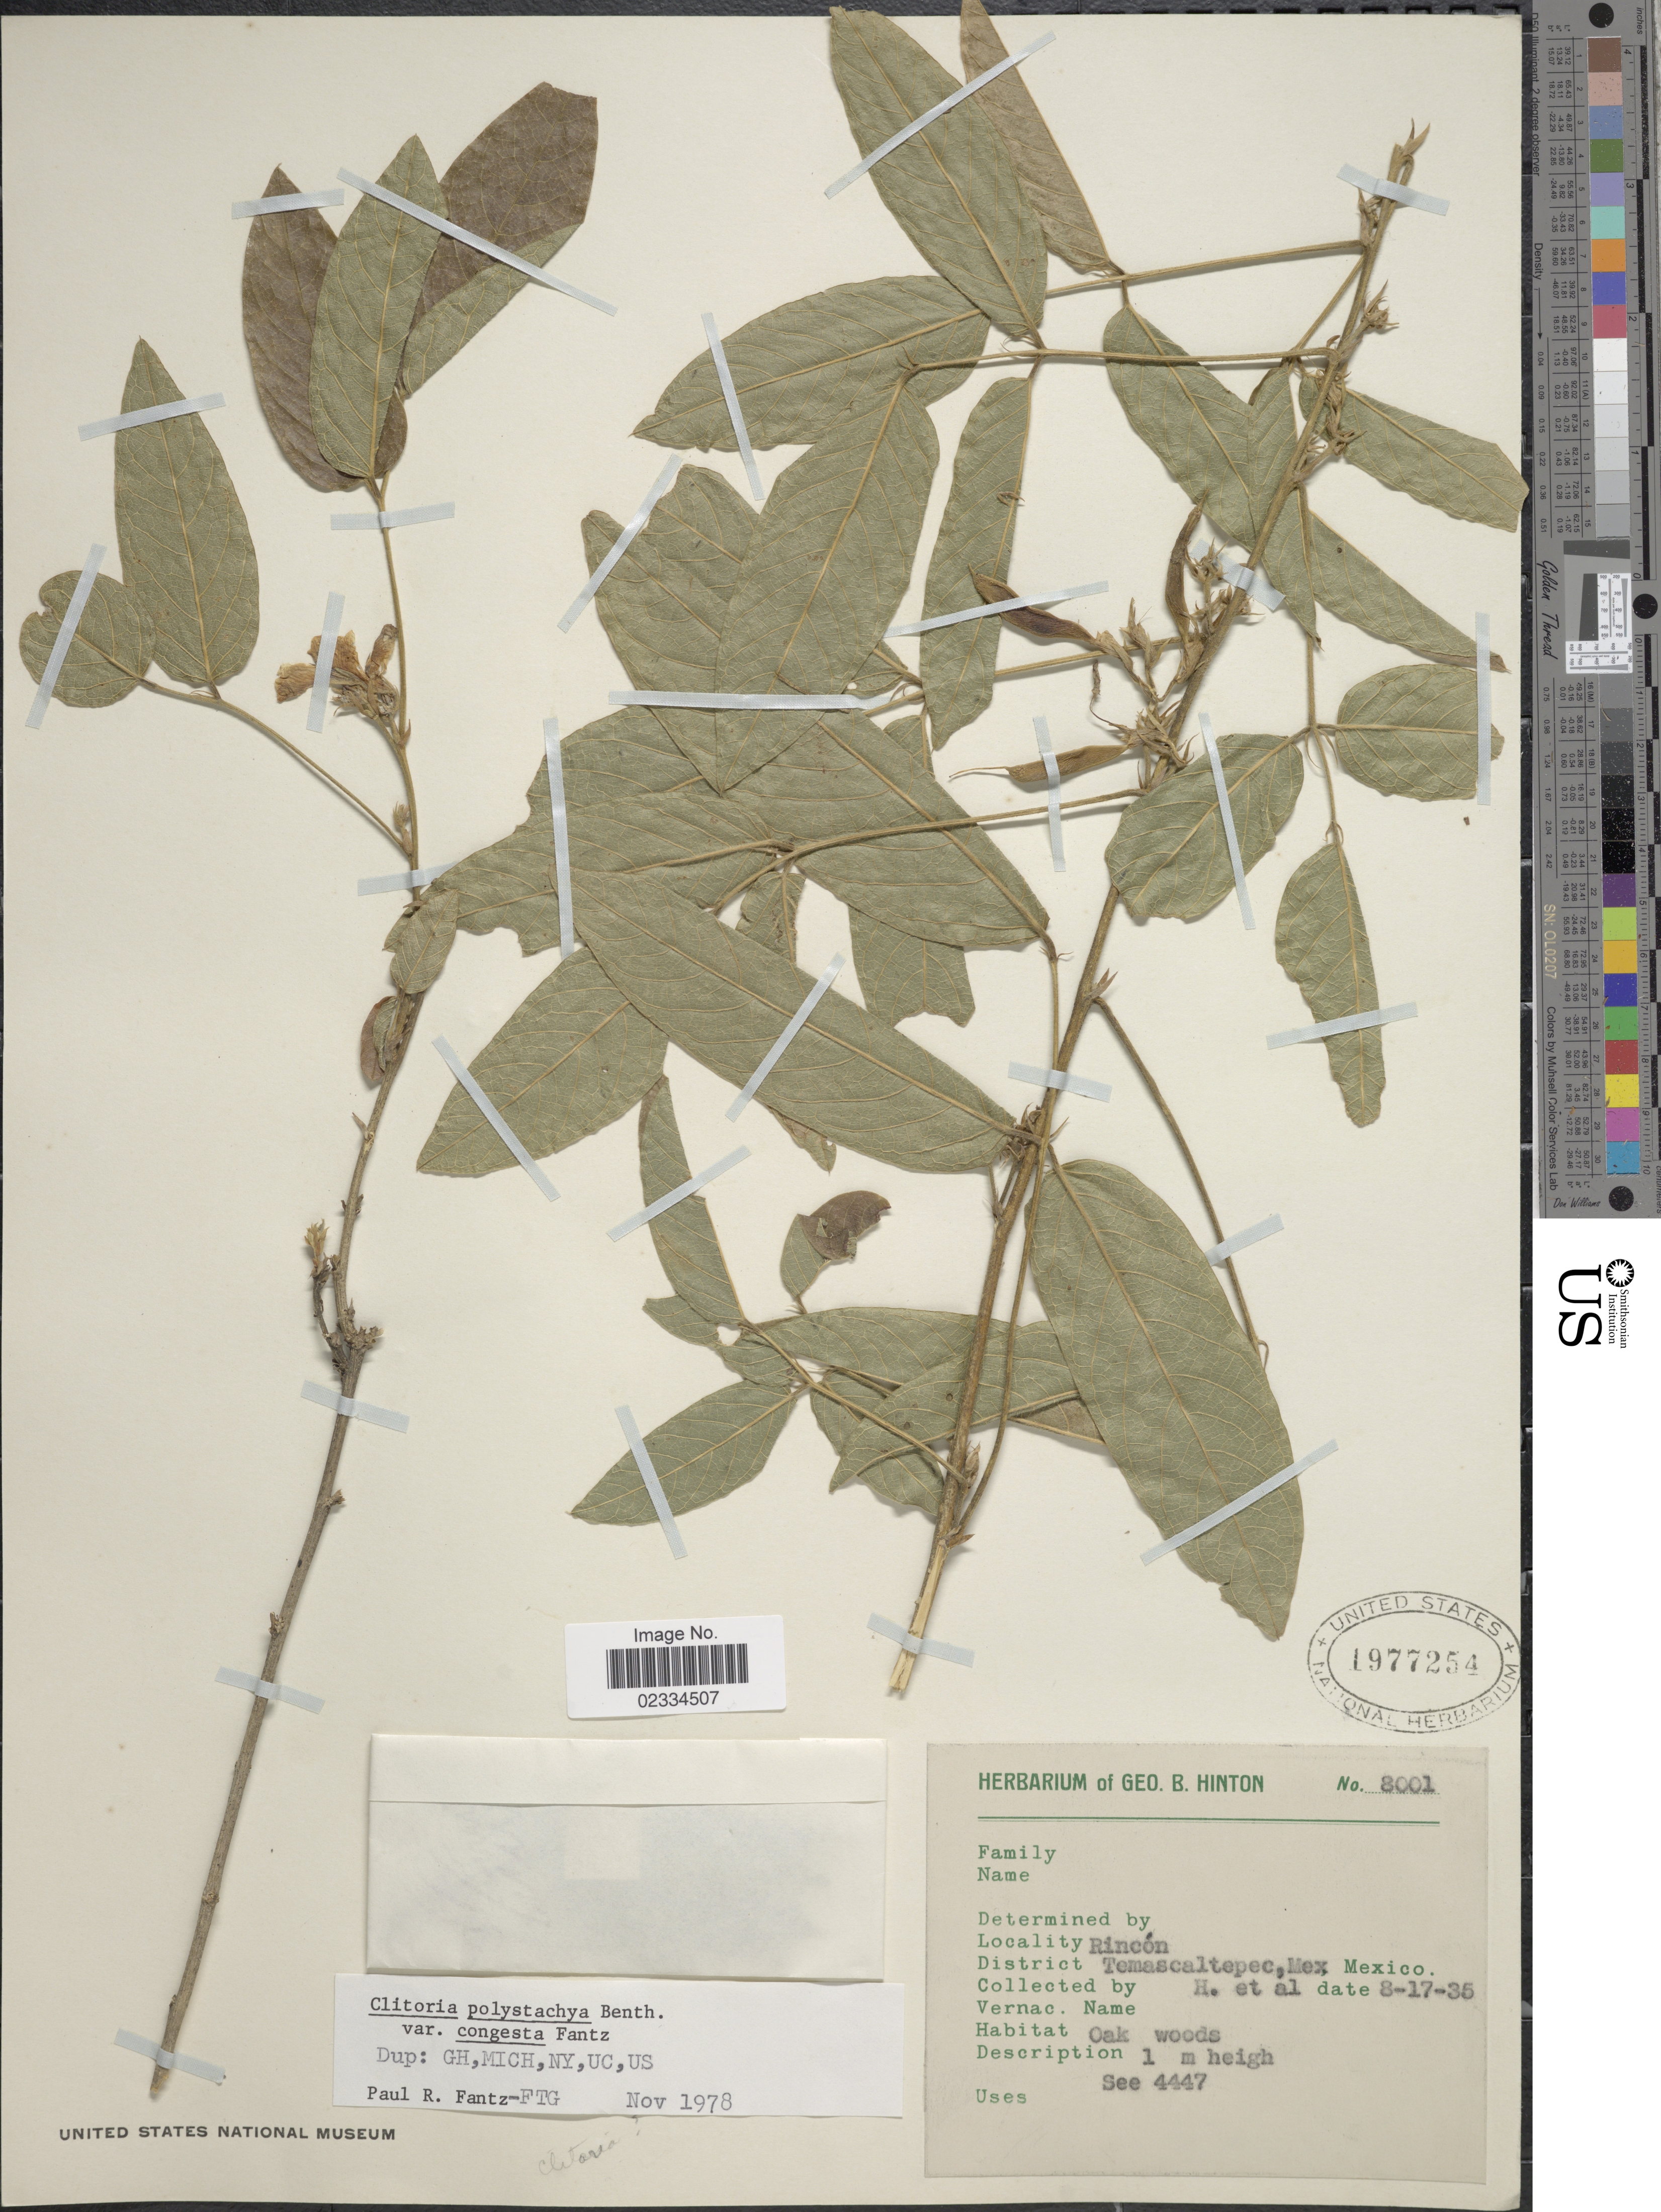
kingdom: Plantae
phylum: Tracheophyta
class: Magnoliopsida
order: Fabales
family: Fabaceae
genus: Clitoria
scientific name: Clitoria polystachya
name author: Benth.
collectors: G. B. Hinton & et al.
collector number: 8001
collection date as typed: Transcribed d/m/y: 17/8/35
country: Mexico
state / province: México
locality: Rincon, District Temascaltepec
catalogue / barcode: US 1977254